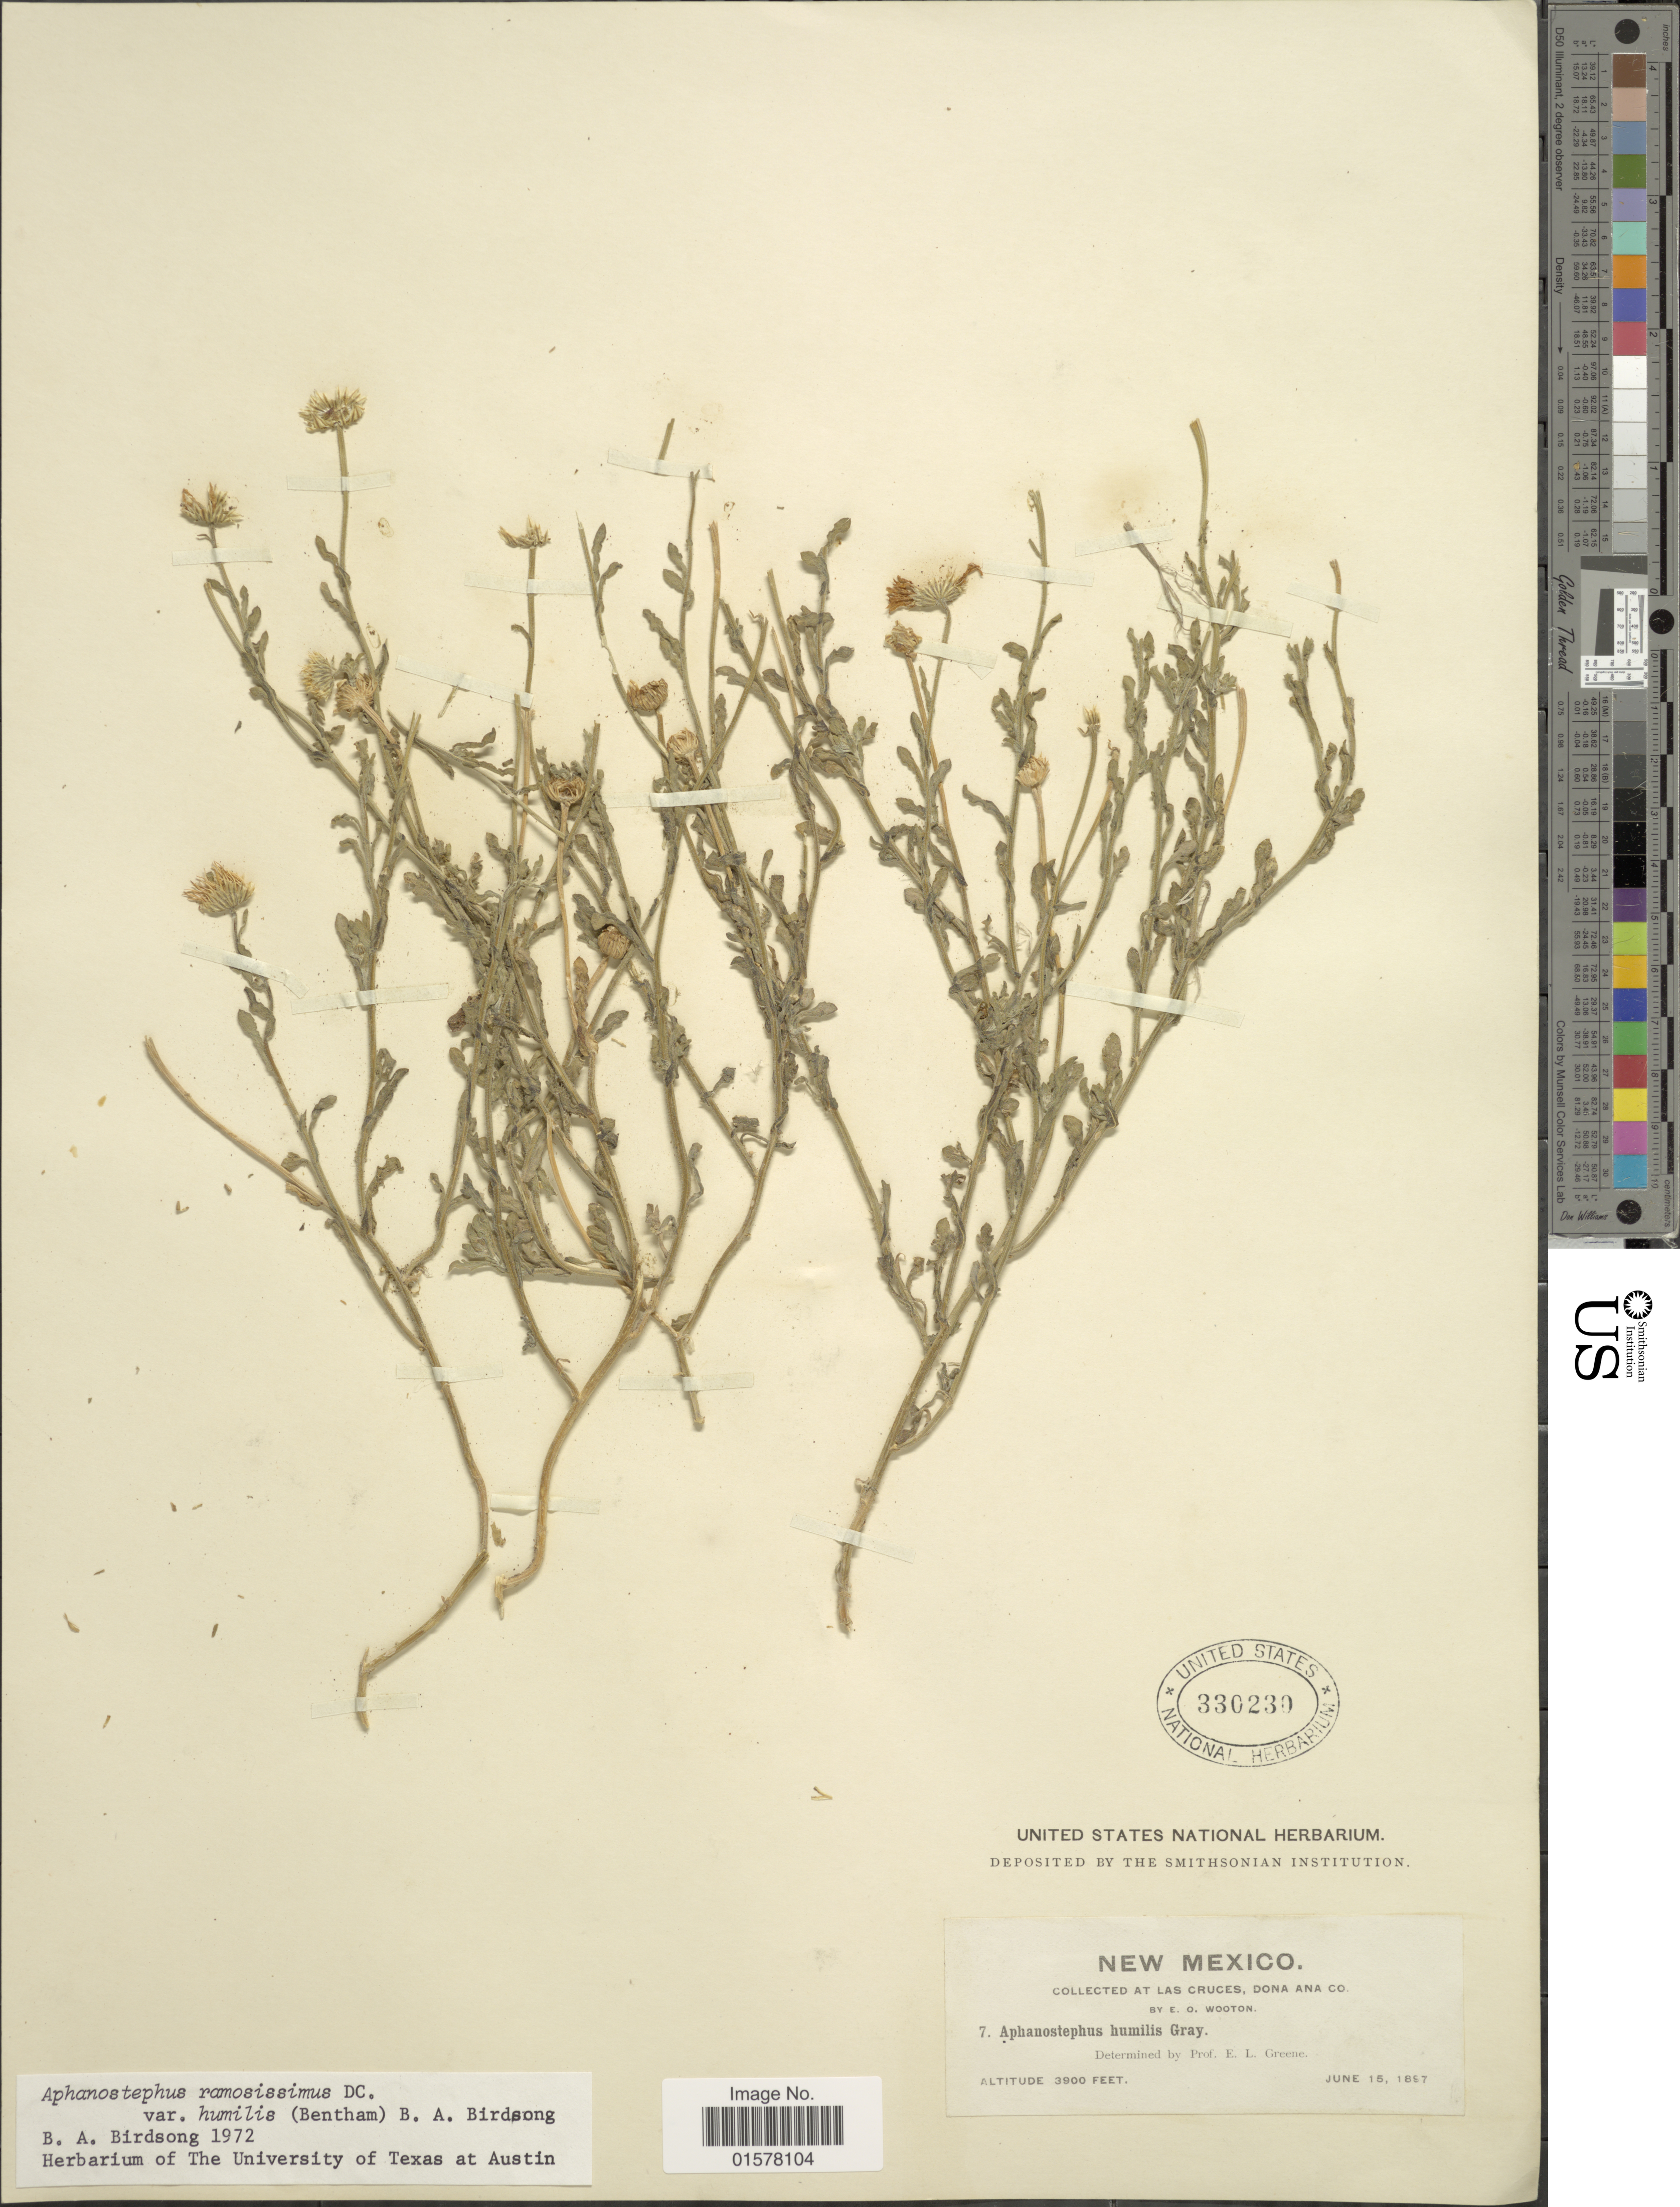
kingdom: Plantae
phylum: Tracheophyta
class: Magnoliopsida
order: Asterales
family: Asteraceae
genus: Aphanostephus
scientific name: Aphanostephus ramosissimus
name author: DC.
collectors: E. O. Wooton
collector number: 7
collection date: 1897-06-15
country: United States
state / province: New Mexico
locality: New Mexico. Las Cruces, Dona Ana Co.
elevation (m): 1189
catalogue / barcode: US 330230